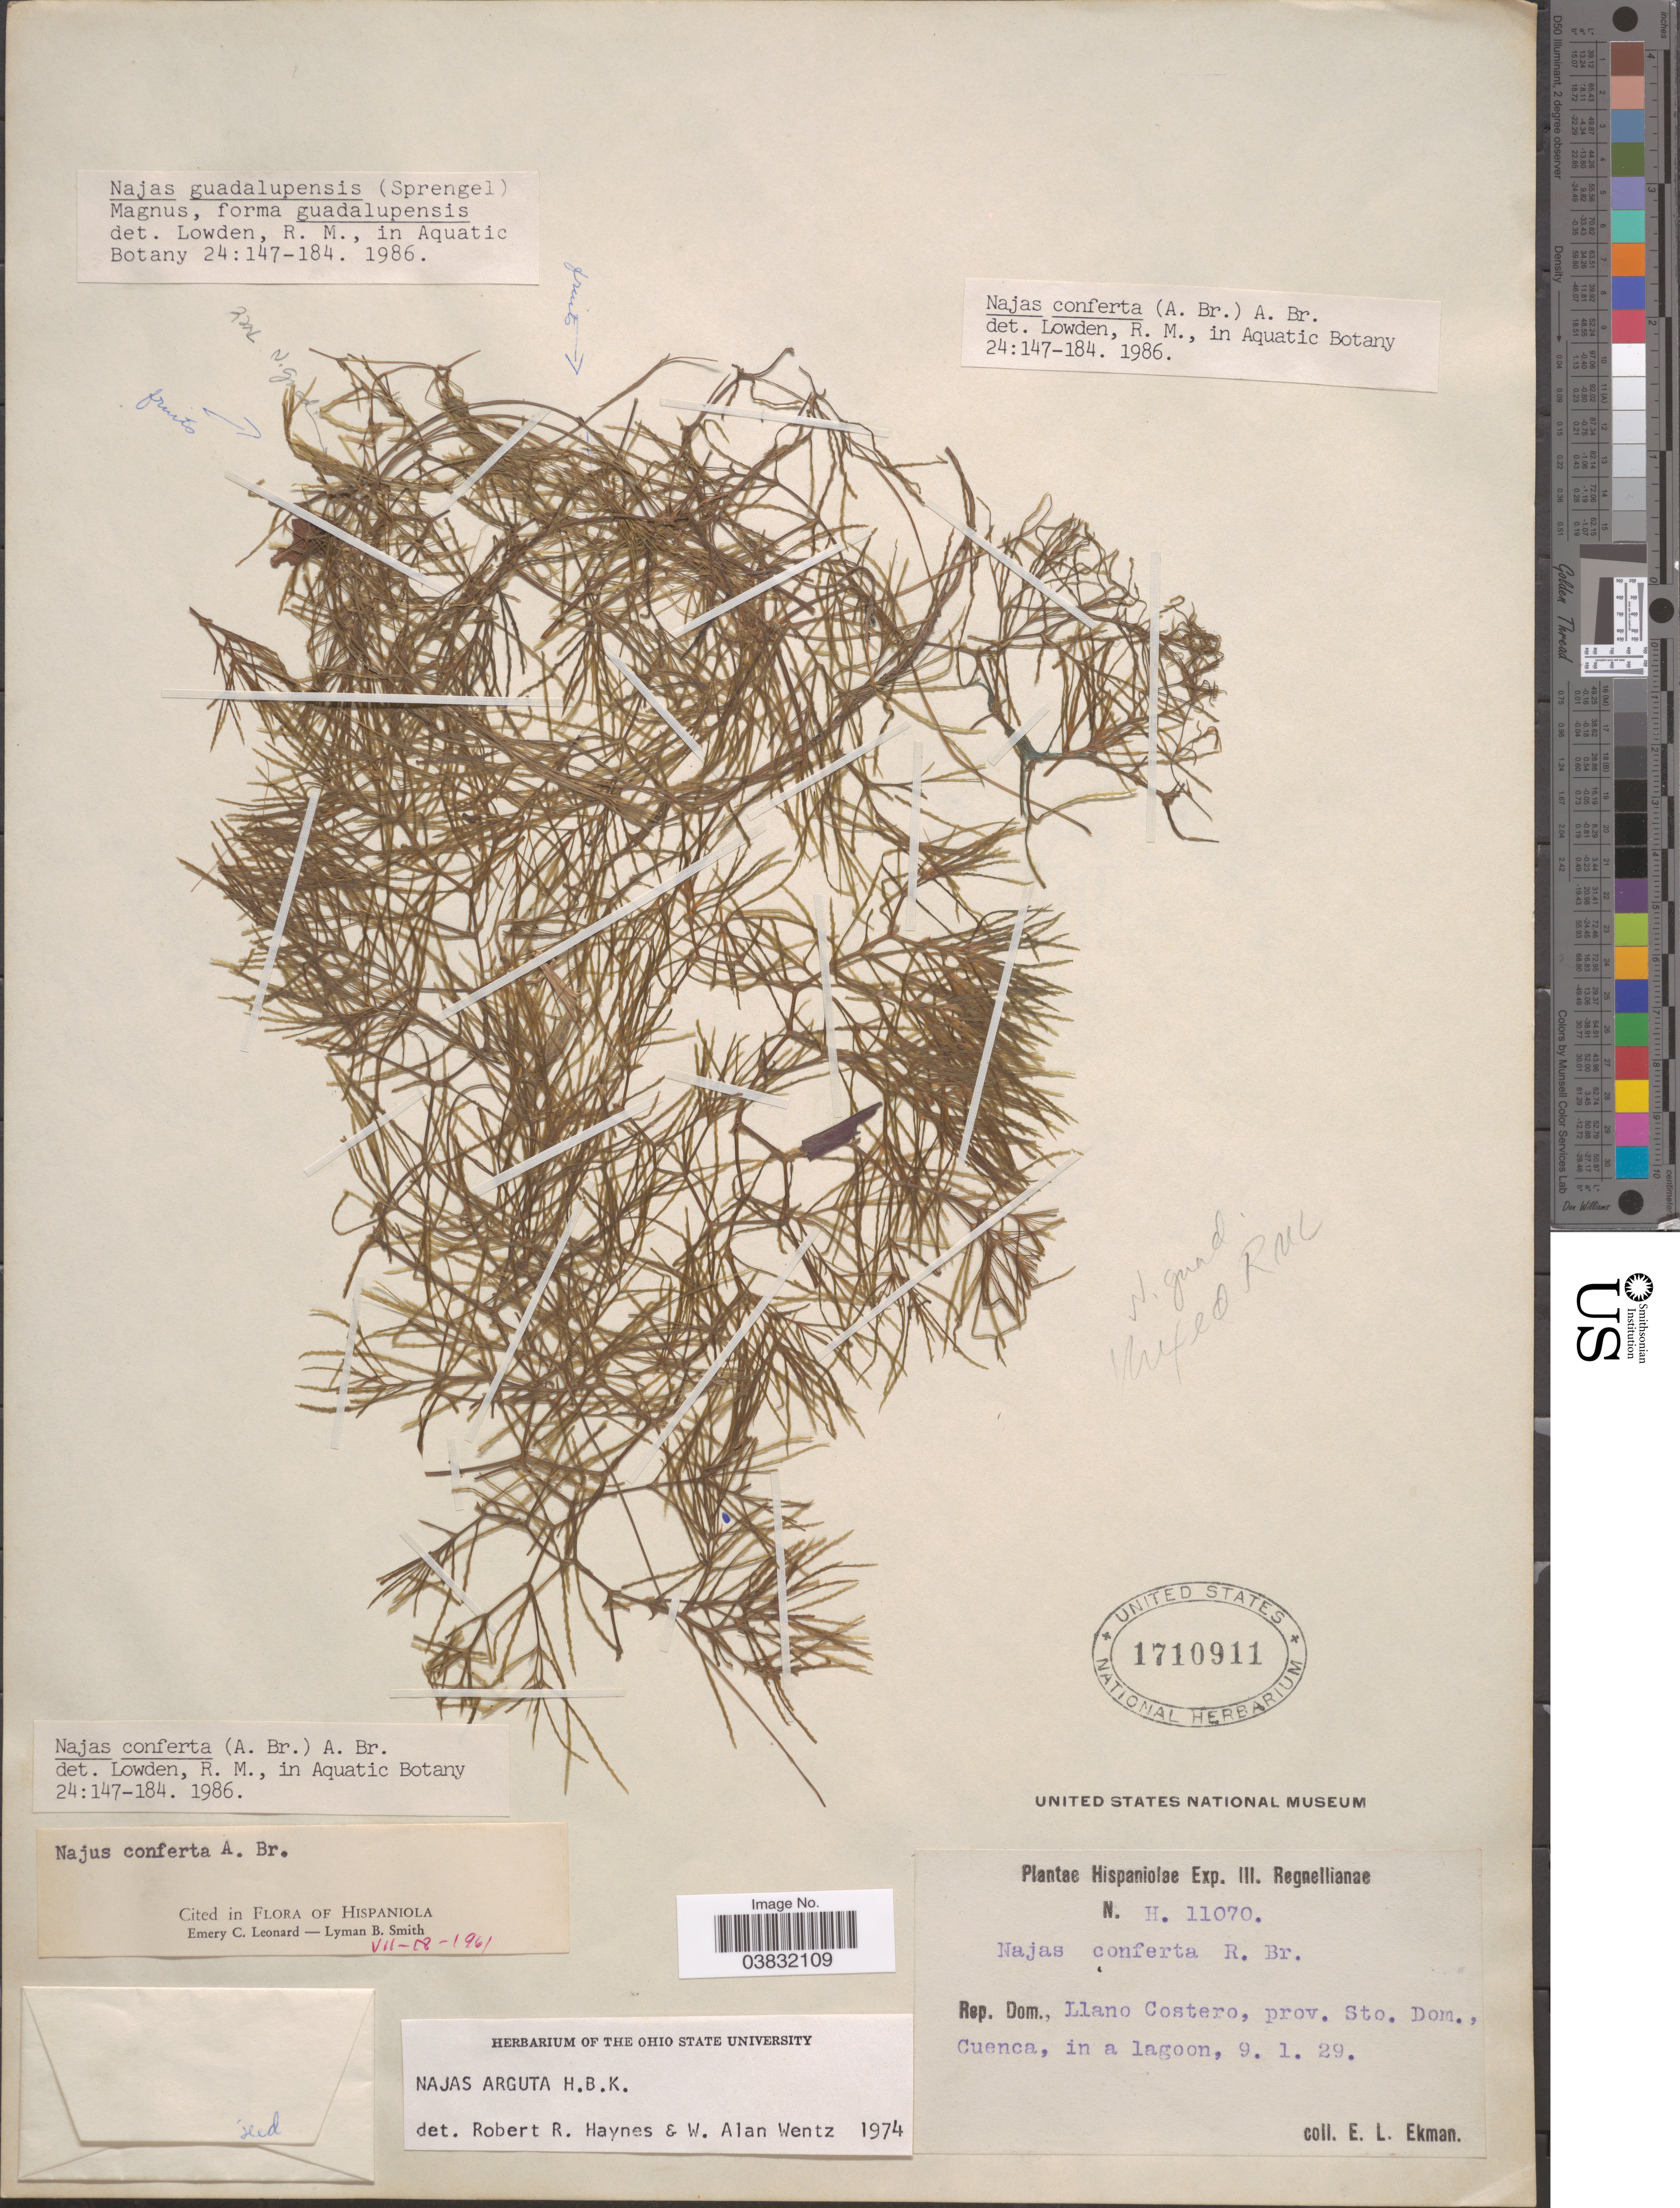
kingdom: Plantae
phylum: Tracheophyta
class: Liliopsida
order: Alismatales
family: Hydrocharitaceae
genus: Najas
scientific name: Najas conferta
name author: (A. Braun) A. Braun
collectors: E. L. Ekman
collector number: H 11070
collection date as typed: Transcribed d/m/y: 9/1/29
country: Dominican Republic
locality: Rep. Dom., Llano Costero, prov. Sto. Dom., Cuenca, in a lagoon.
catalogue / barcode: US 1710911